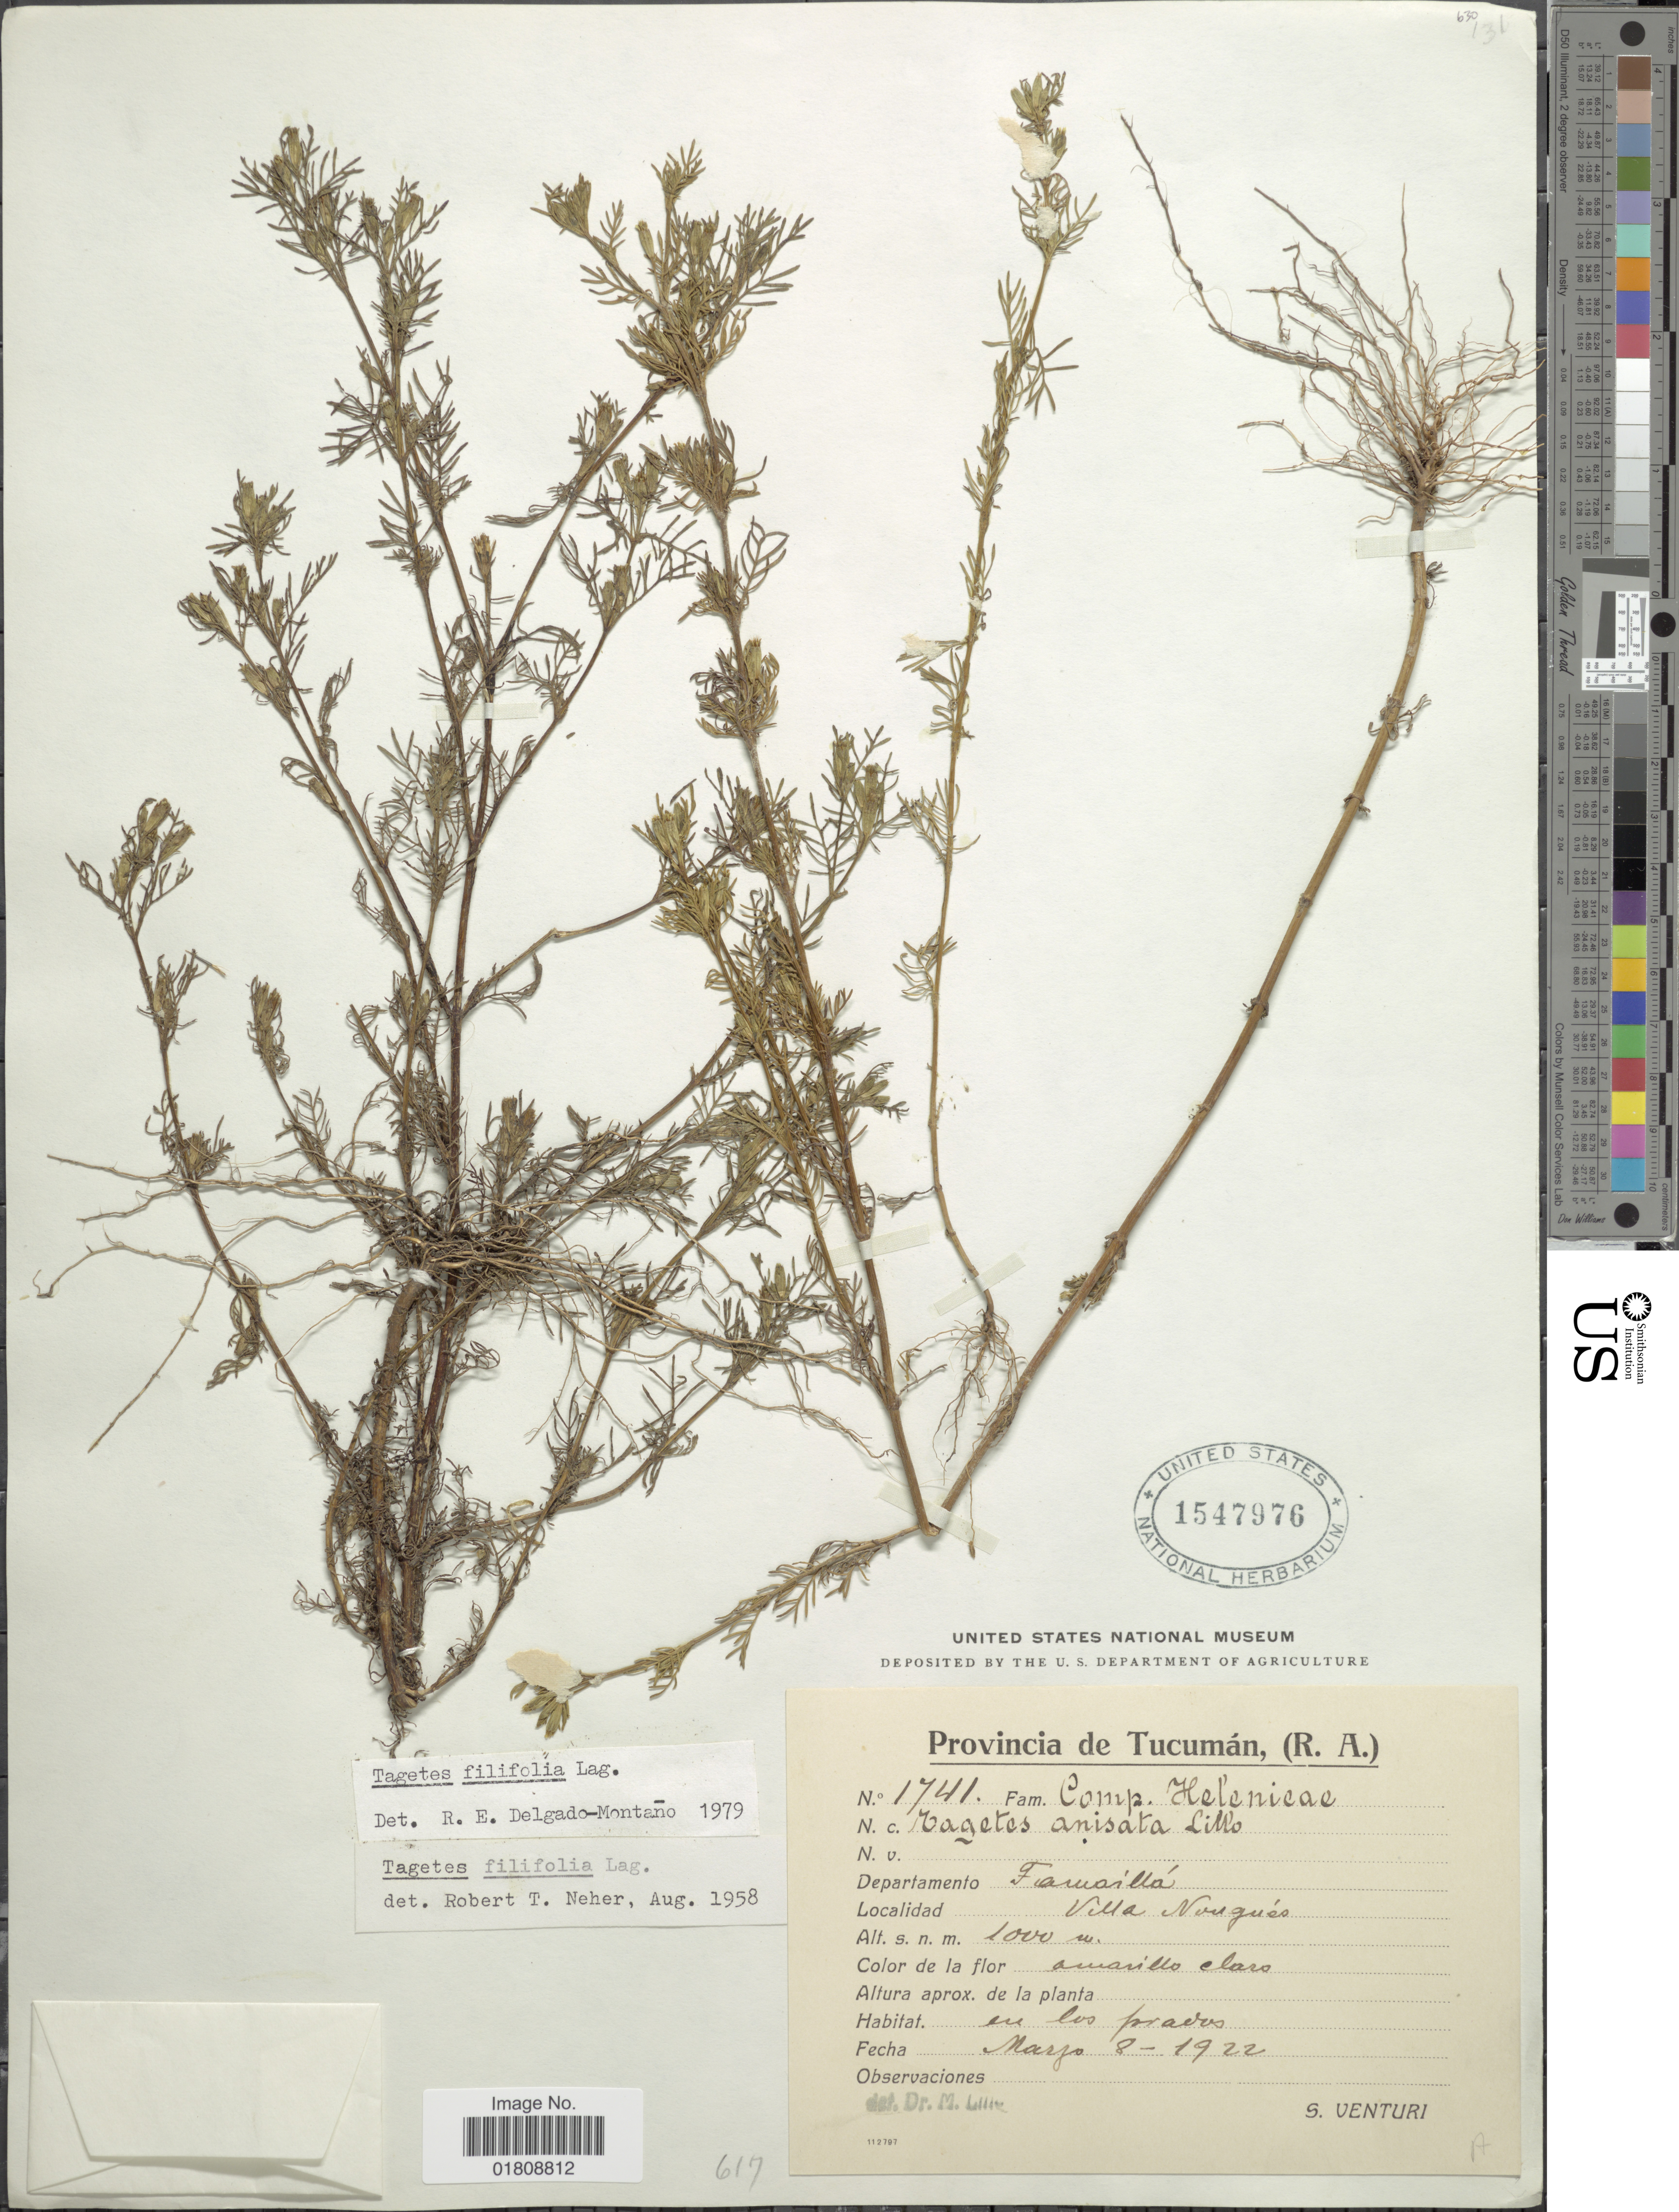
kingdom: Plantae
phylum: Tracheophyta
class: Magnoliopsida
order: Asterales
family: Asteraceae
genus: Tagetes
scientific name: Tagetes filifolia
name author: Lag.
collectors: S. Venturi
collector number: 1741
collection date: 1922-03-08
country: Argentina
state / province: Tucumán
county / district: Famailla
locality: Villa Nougues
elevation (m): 1000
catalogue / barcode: US 1547976